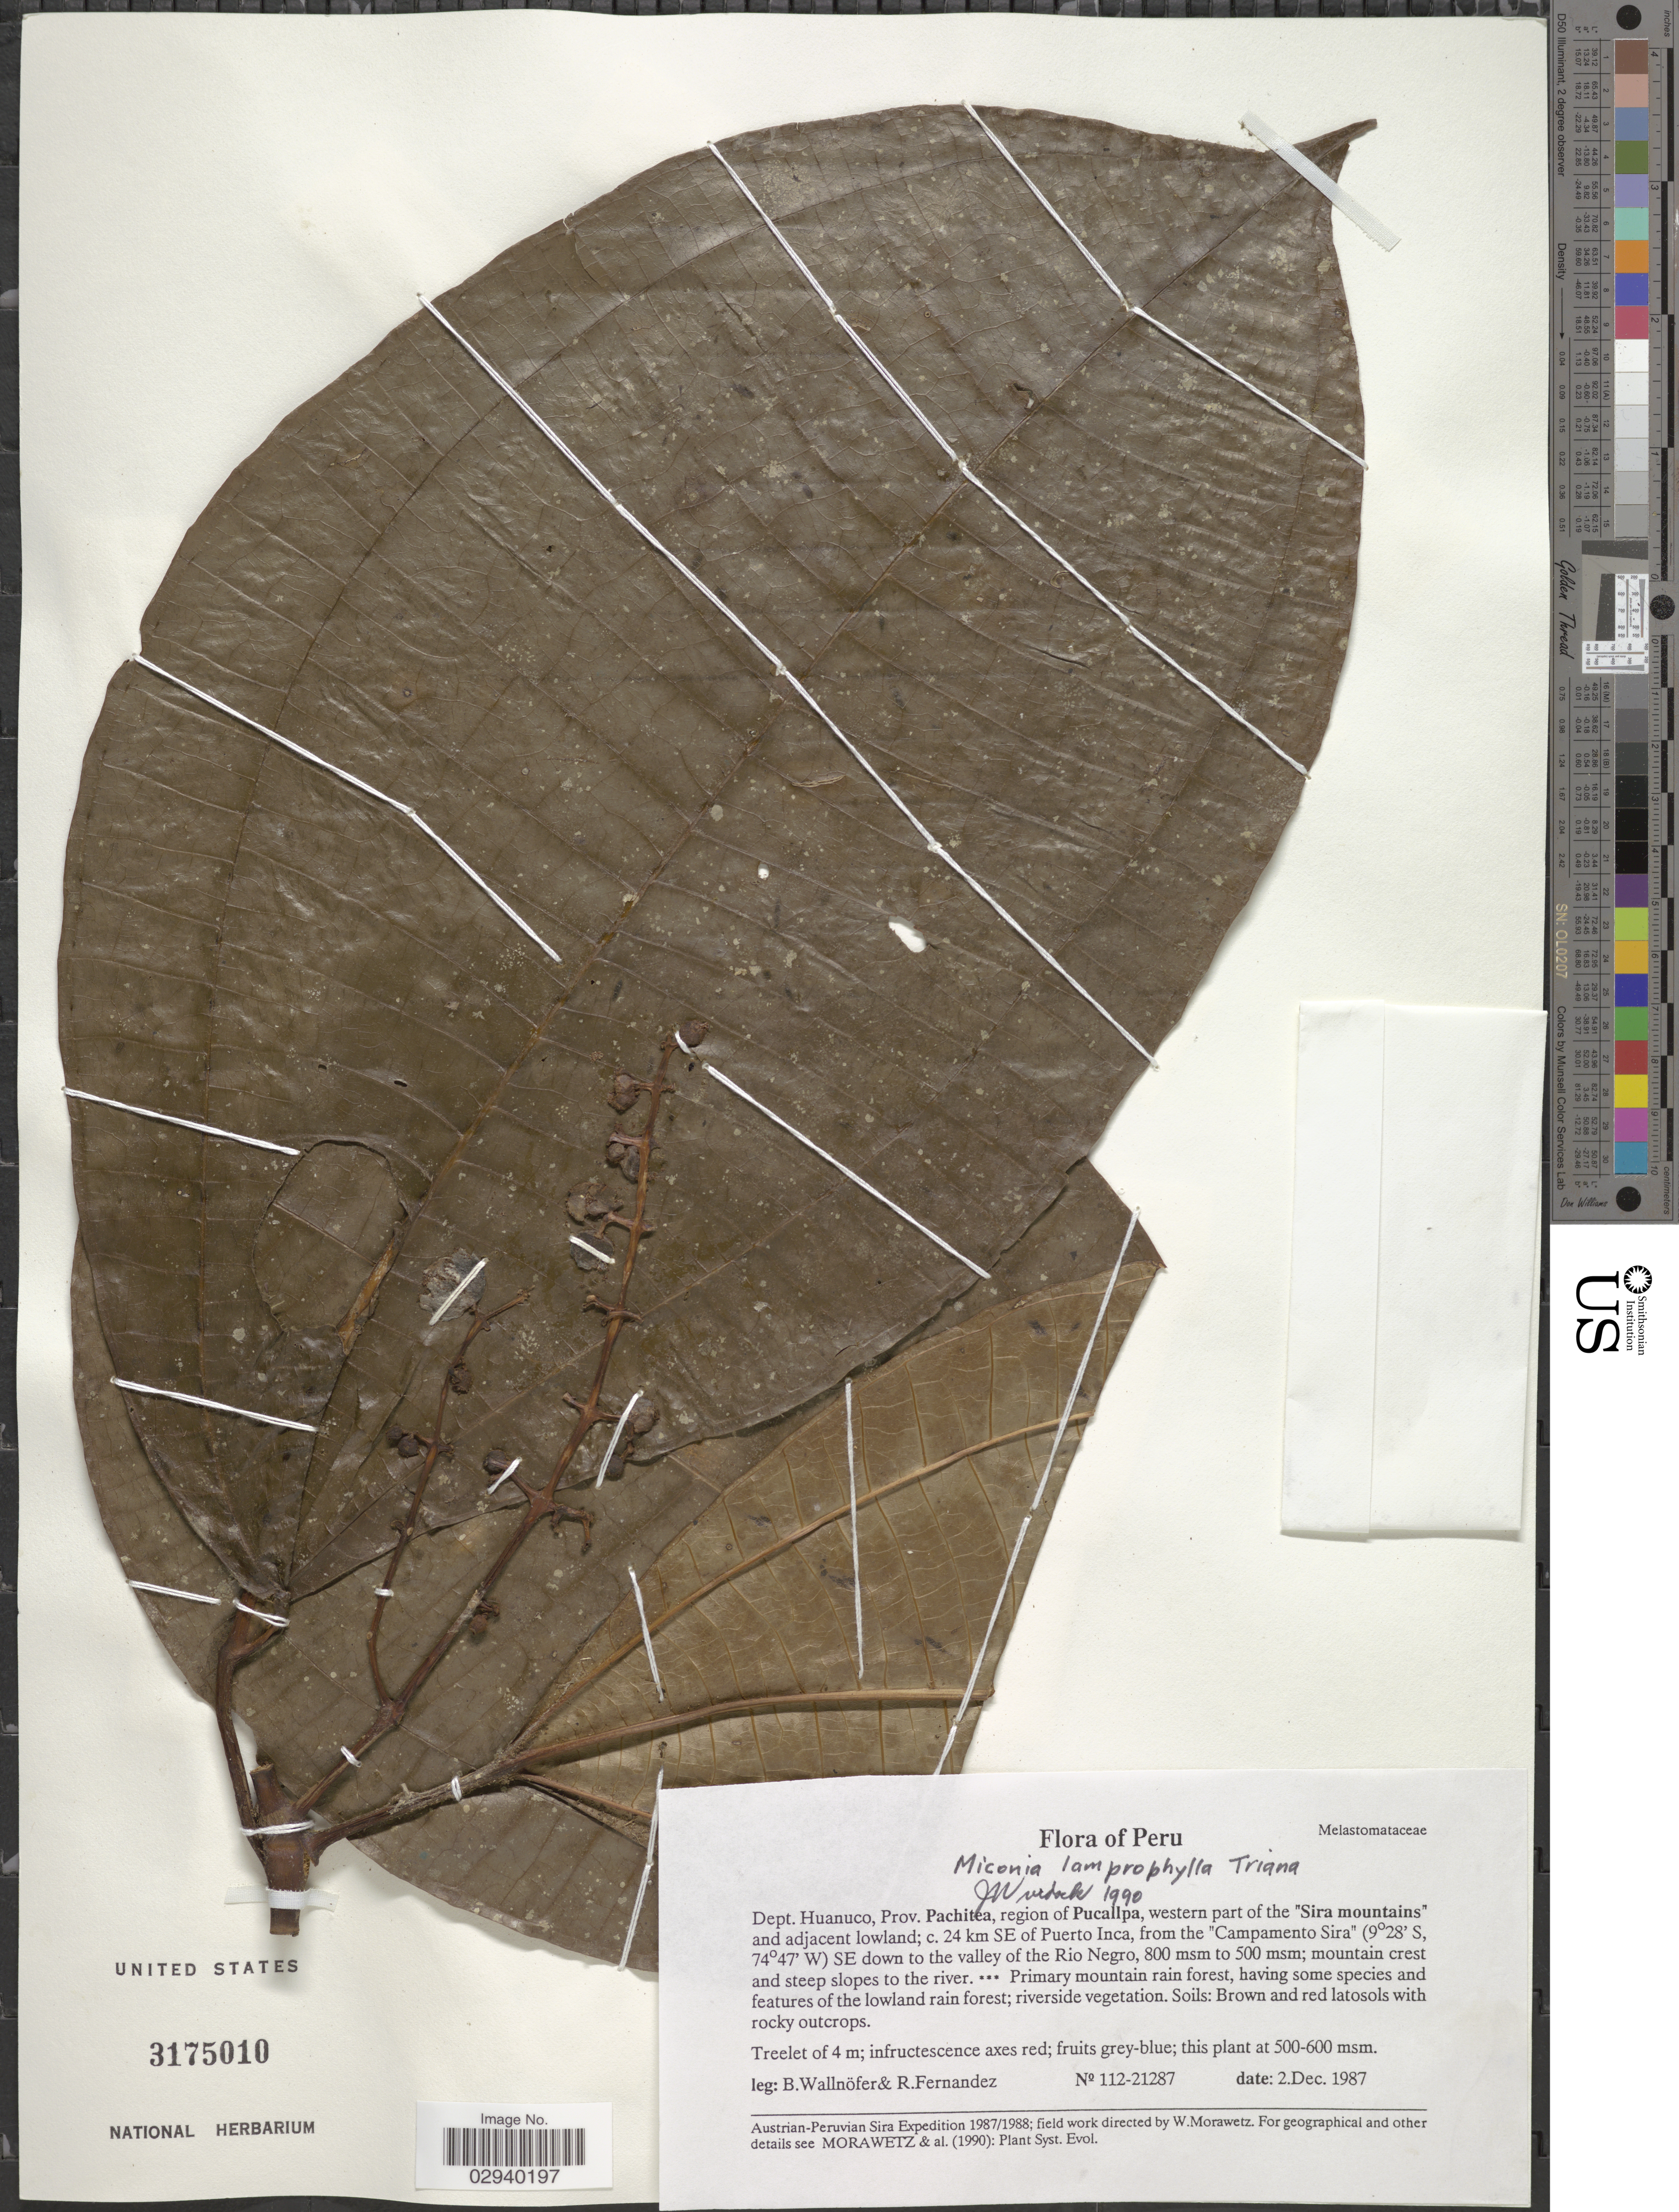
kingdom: Plantae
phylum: Tracheophyta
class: Magnoliopsida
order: Myrtales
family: Melastomataceae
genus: Miconia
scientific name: Miconia lamprophylla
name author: Triana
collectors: B. Wallnöfer & R. Fernandez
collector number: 112-21287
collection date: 1987-12-02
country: Peru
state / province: Huánuco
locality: Dept. Huanuco, Prov. Pachitea, region of Pucallpa, western part of the "Sira Mountains" and adjacent lowland; c. 24 km SE of Puerto Inca, from the "Campamento Sira" SE down to the valley of the Rio Negro.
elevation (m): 500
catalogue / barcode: US 3175010